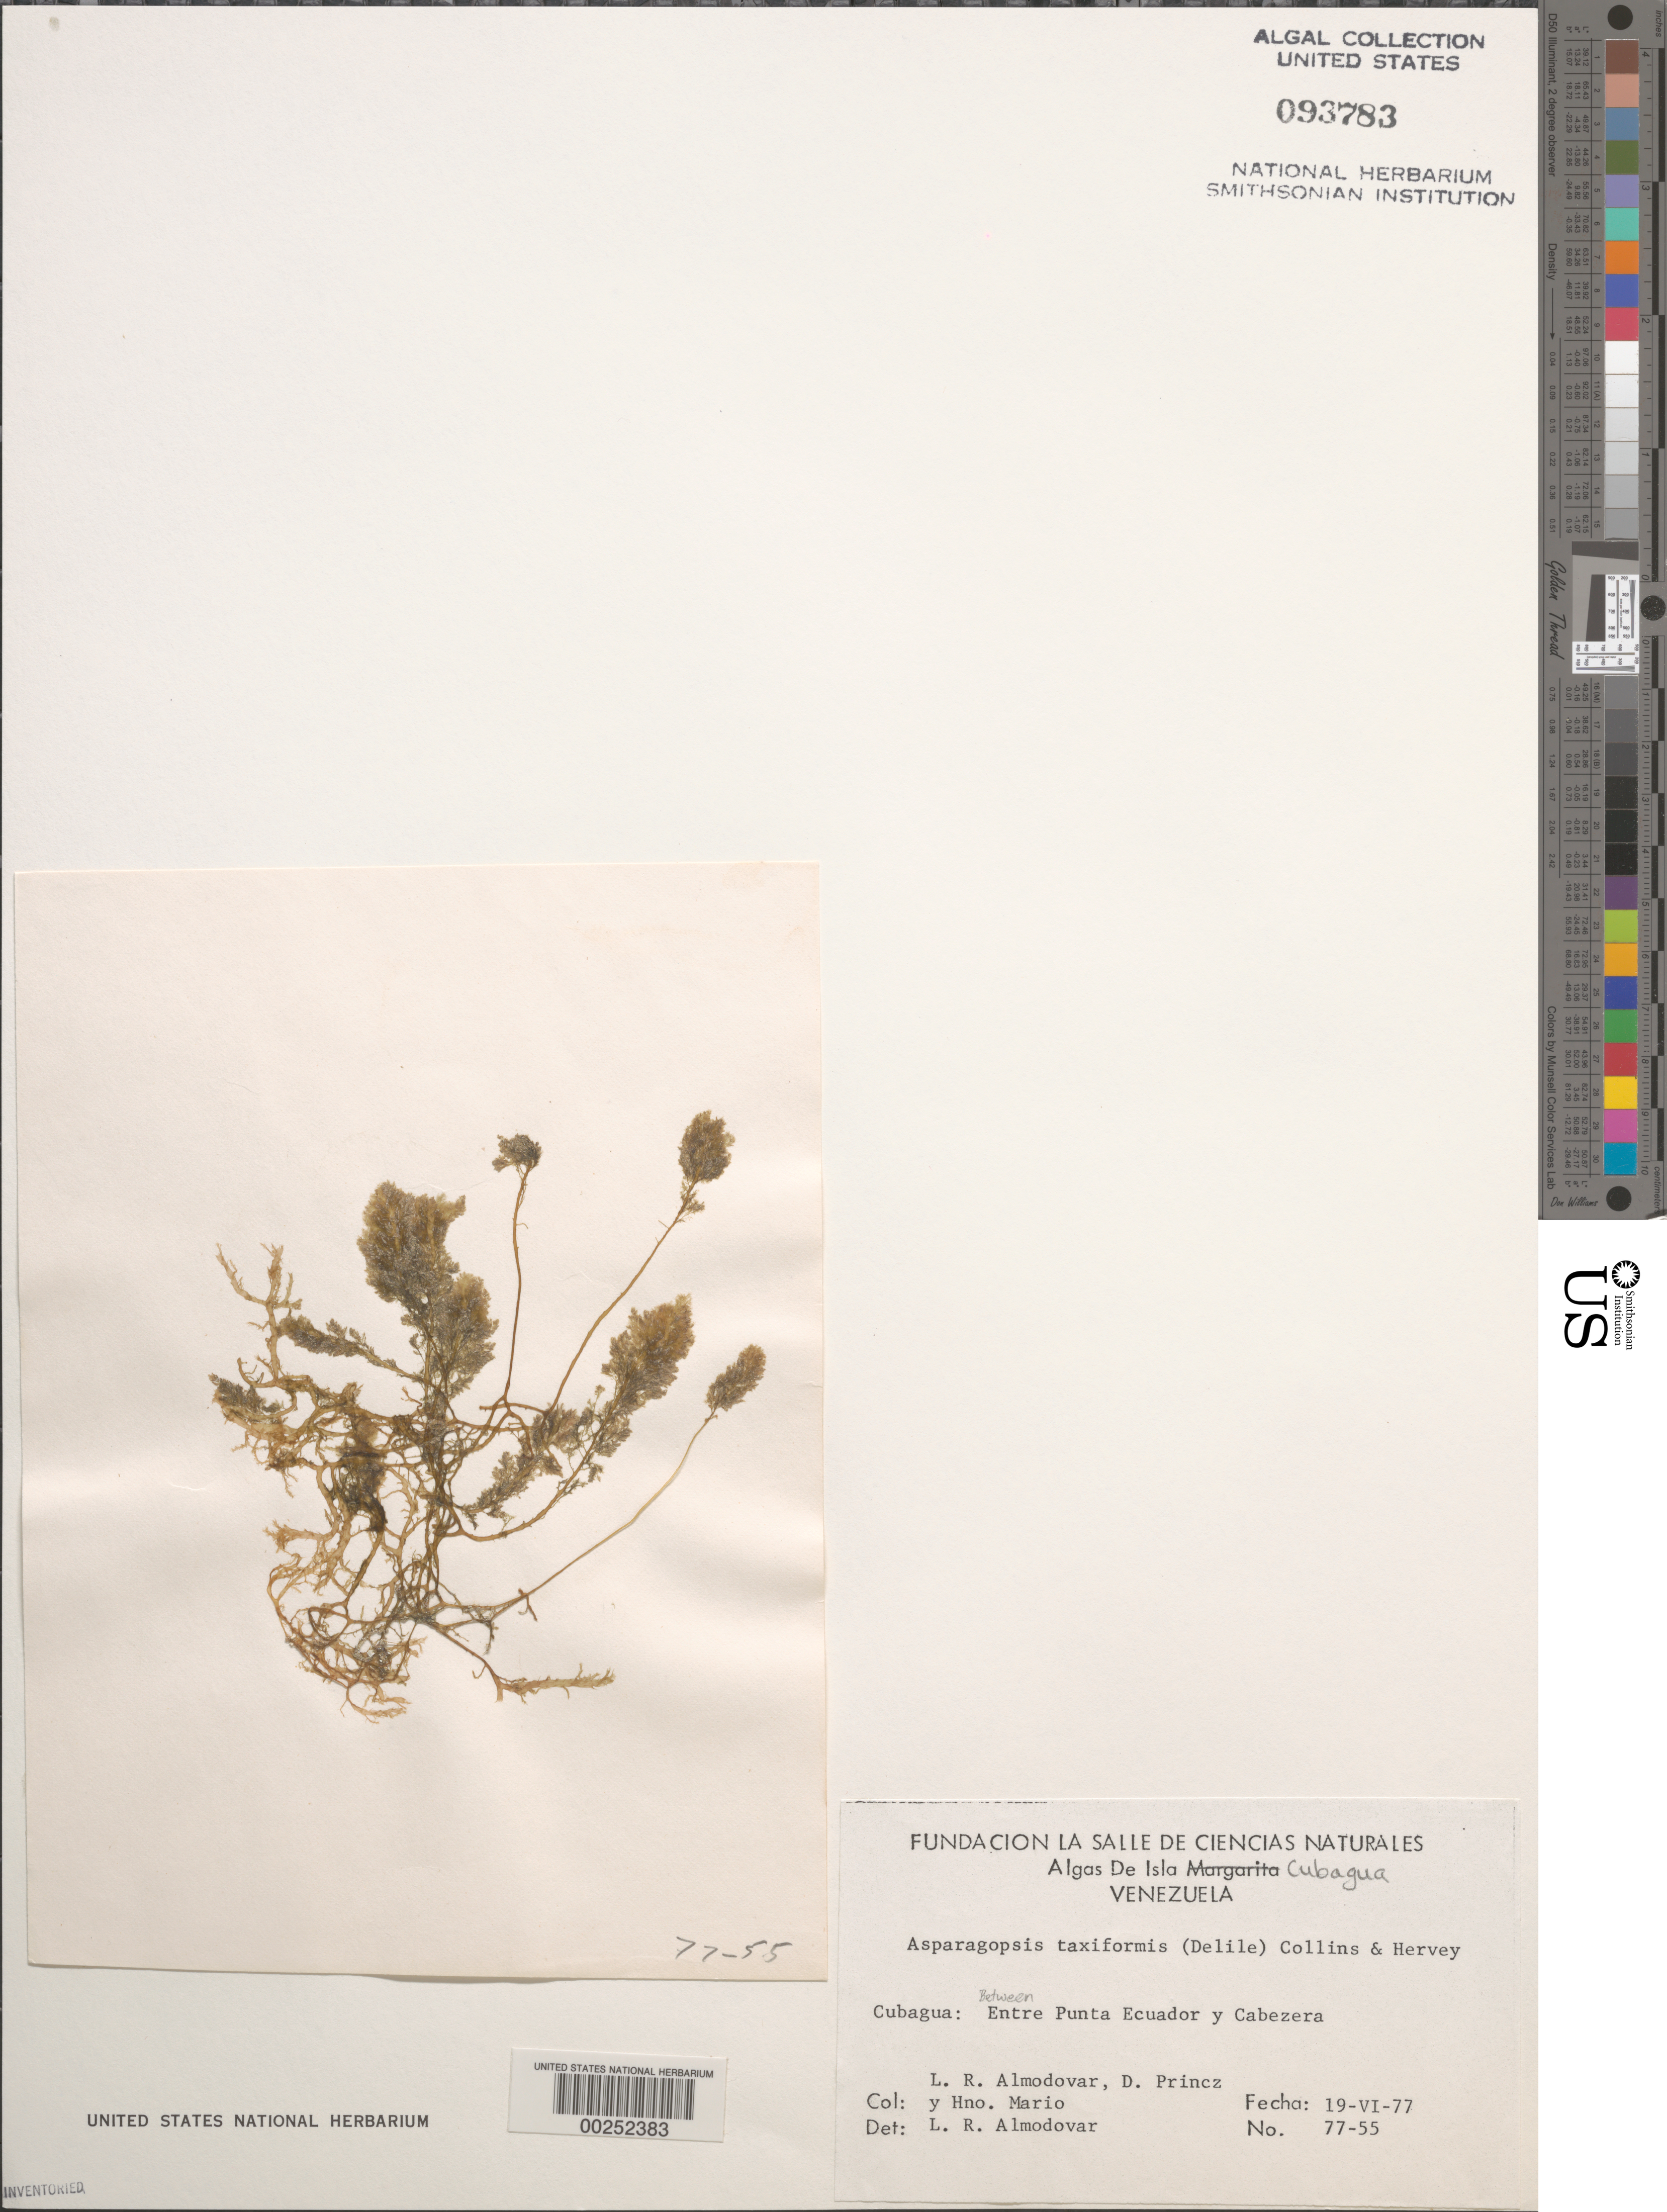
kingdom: Plantae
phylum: Rhodophyta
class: Florideophyceae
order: Bonnemaisoniales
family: Bonnemaisoniaceae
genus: Asparagopsis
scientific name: Asparagopsis taxiformis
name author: (Delile) Trevis.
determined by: Almodovar, L. R.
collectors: L. Almodovar, D. Princz & H. Mario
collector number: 77-55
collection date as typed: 19 Jun 1977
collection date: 1977-06-19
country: Venezuela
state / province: Nueva Esparta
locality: Isla cubagua, between punta ecuador and cabezera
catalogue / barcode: US 93783